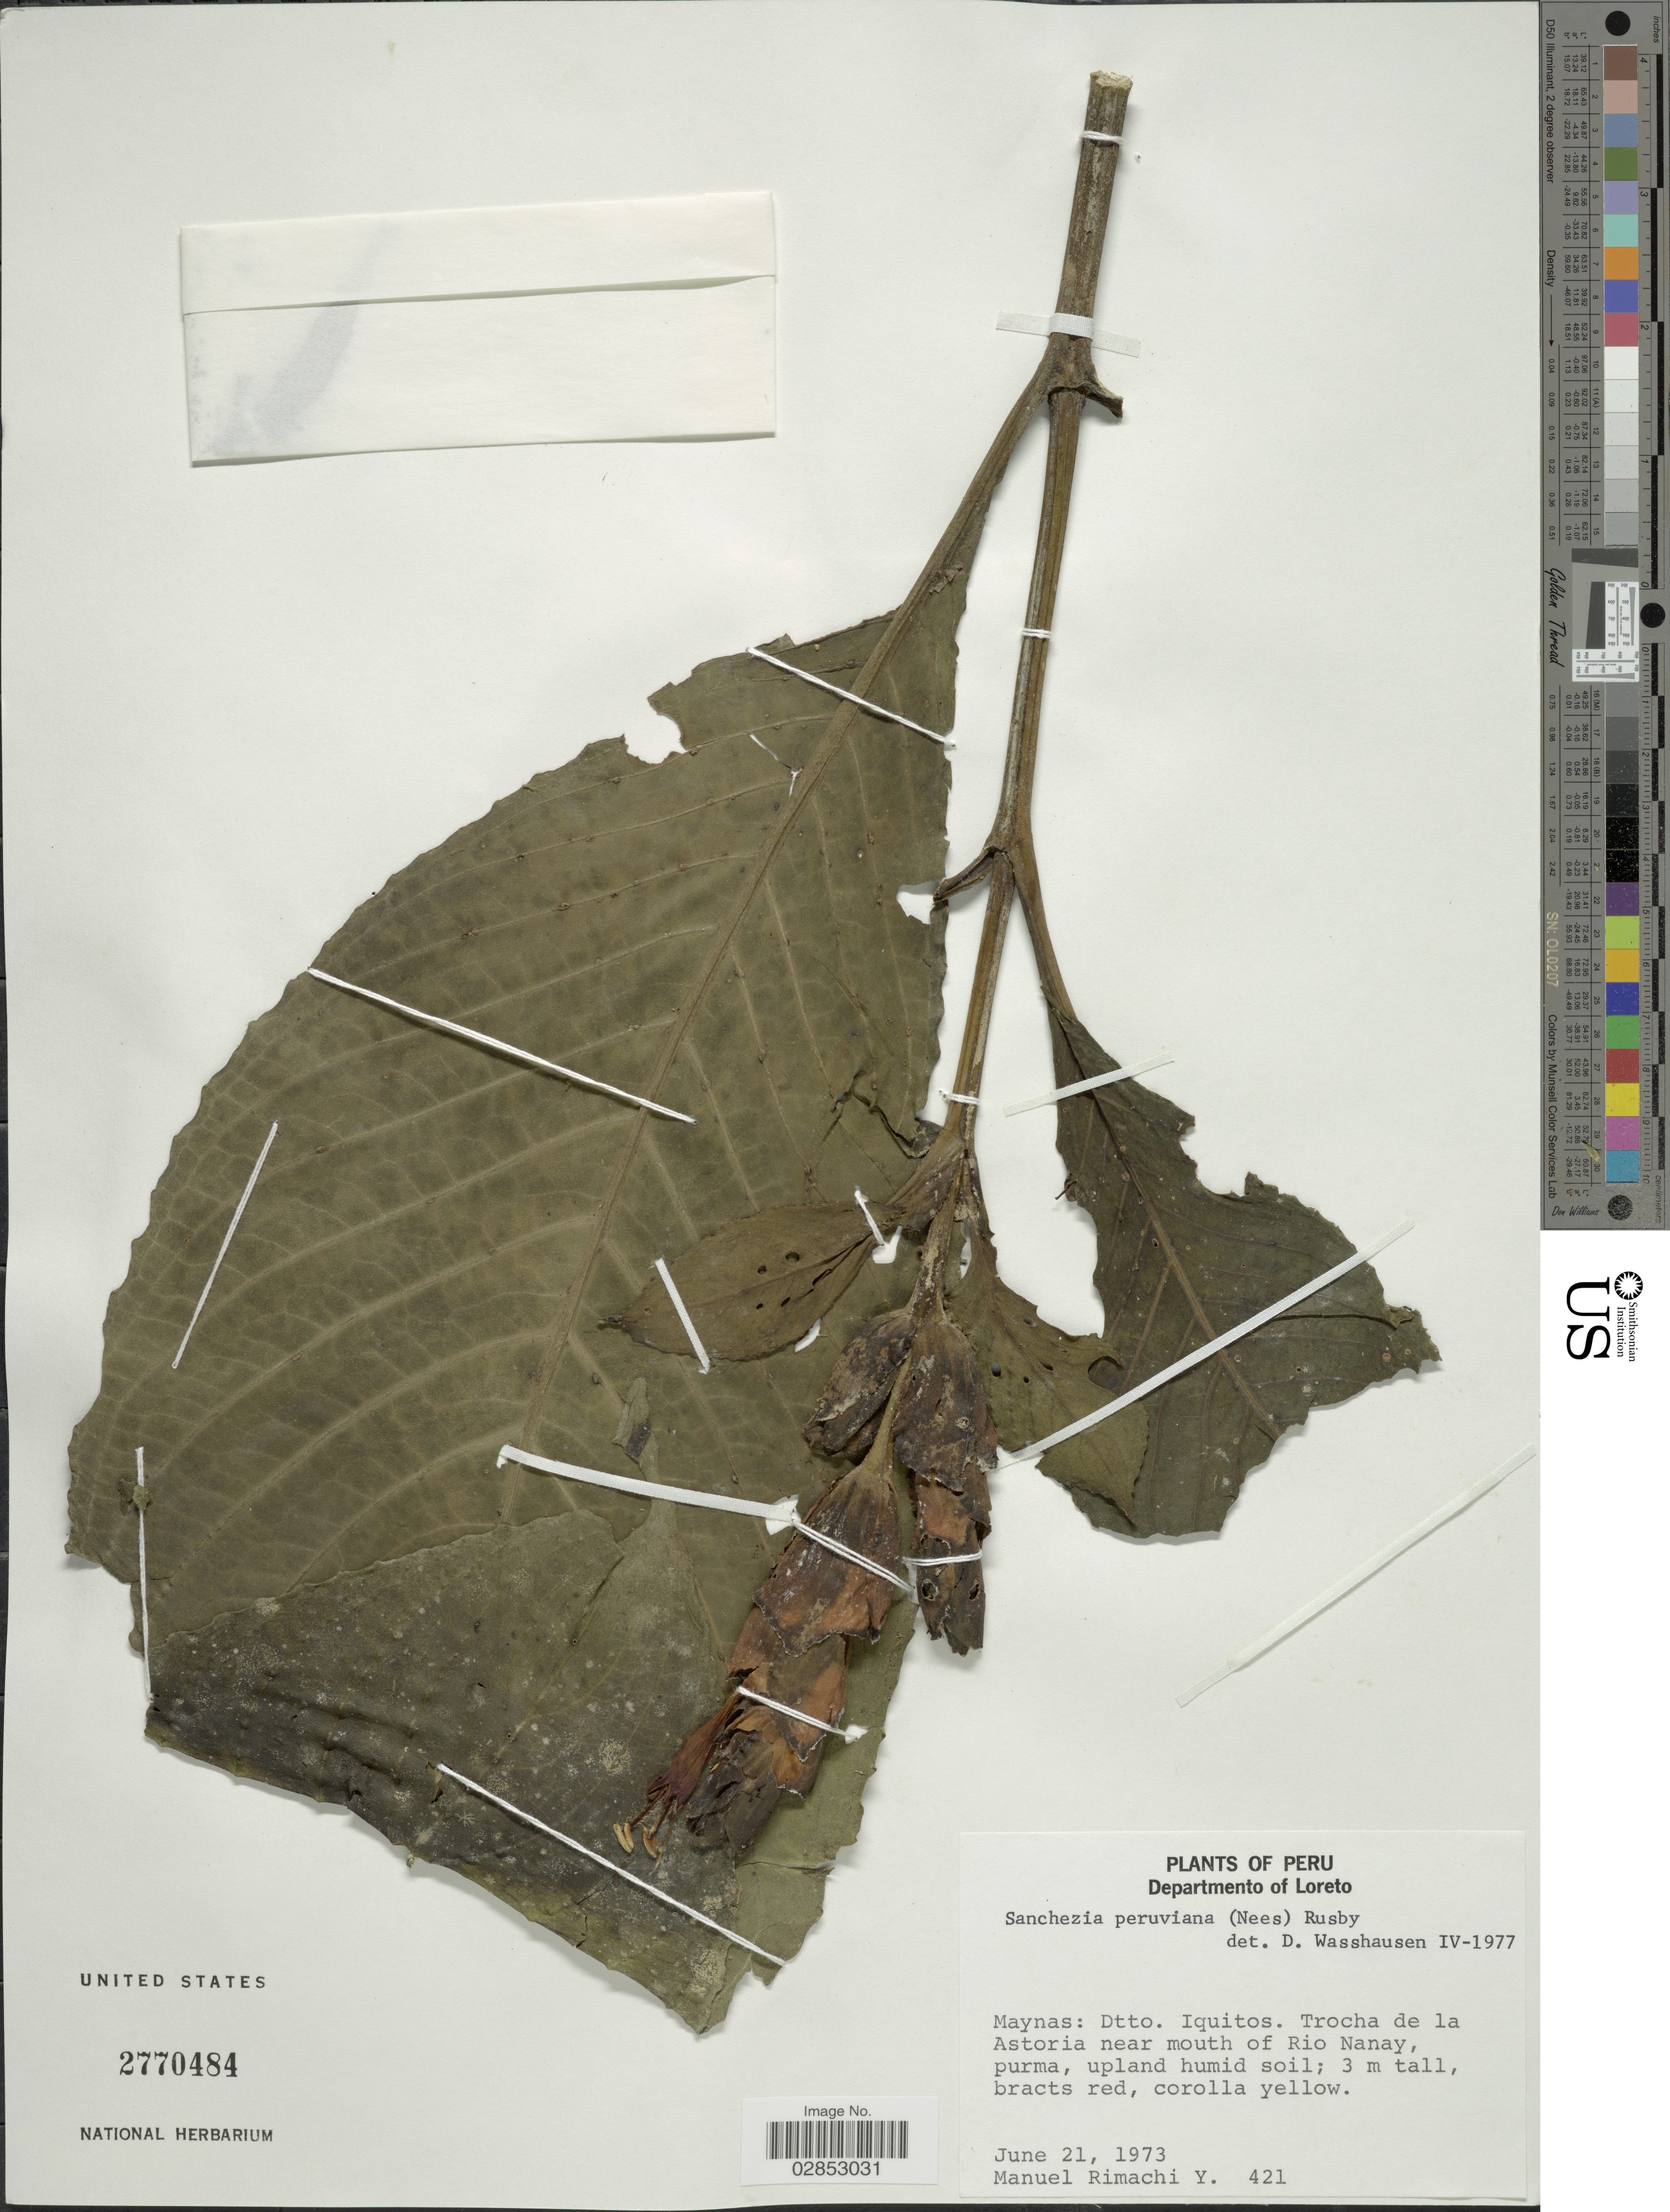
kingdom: Plantae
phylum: Tracheophyta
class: Magnoliopsida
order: Lamiales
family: Acanthaceae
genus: Sanchezia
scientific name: Sanchezia oblonga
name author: Ruiz & Pav.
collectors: M. Rimachi Y.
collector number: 421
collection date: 1973-06-21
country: Peru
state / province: Loreto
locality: Maynas: Dtto. Iquitos. Trocha de la Astoria near mouth of Rio Nanay.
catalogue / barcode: US 2770484